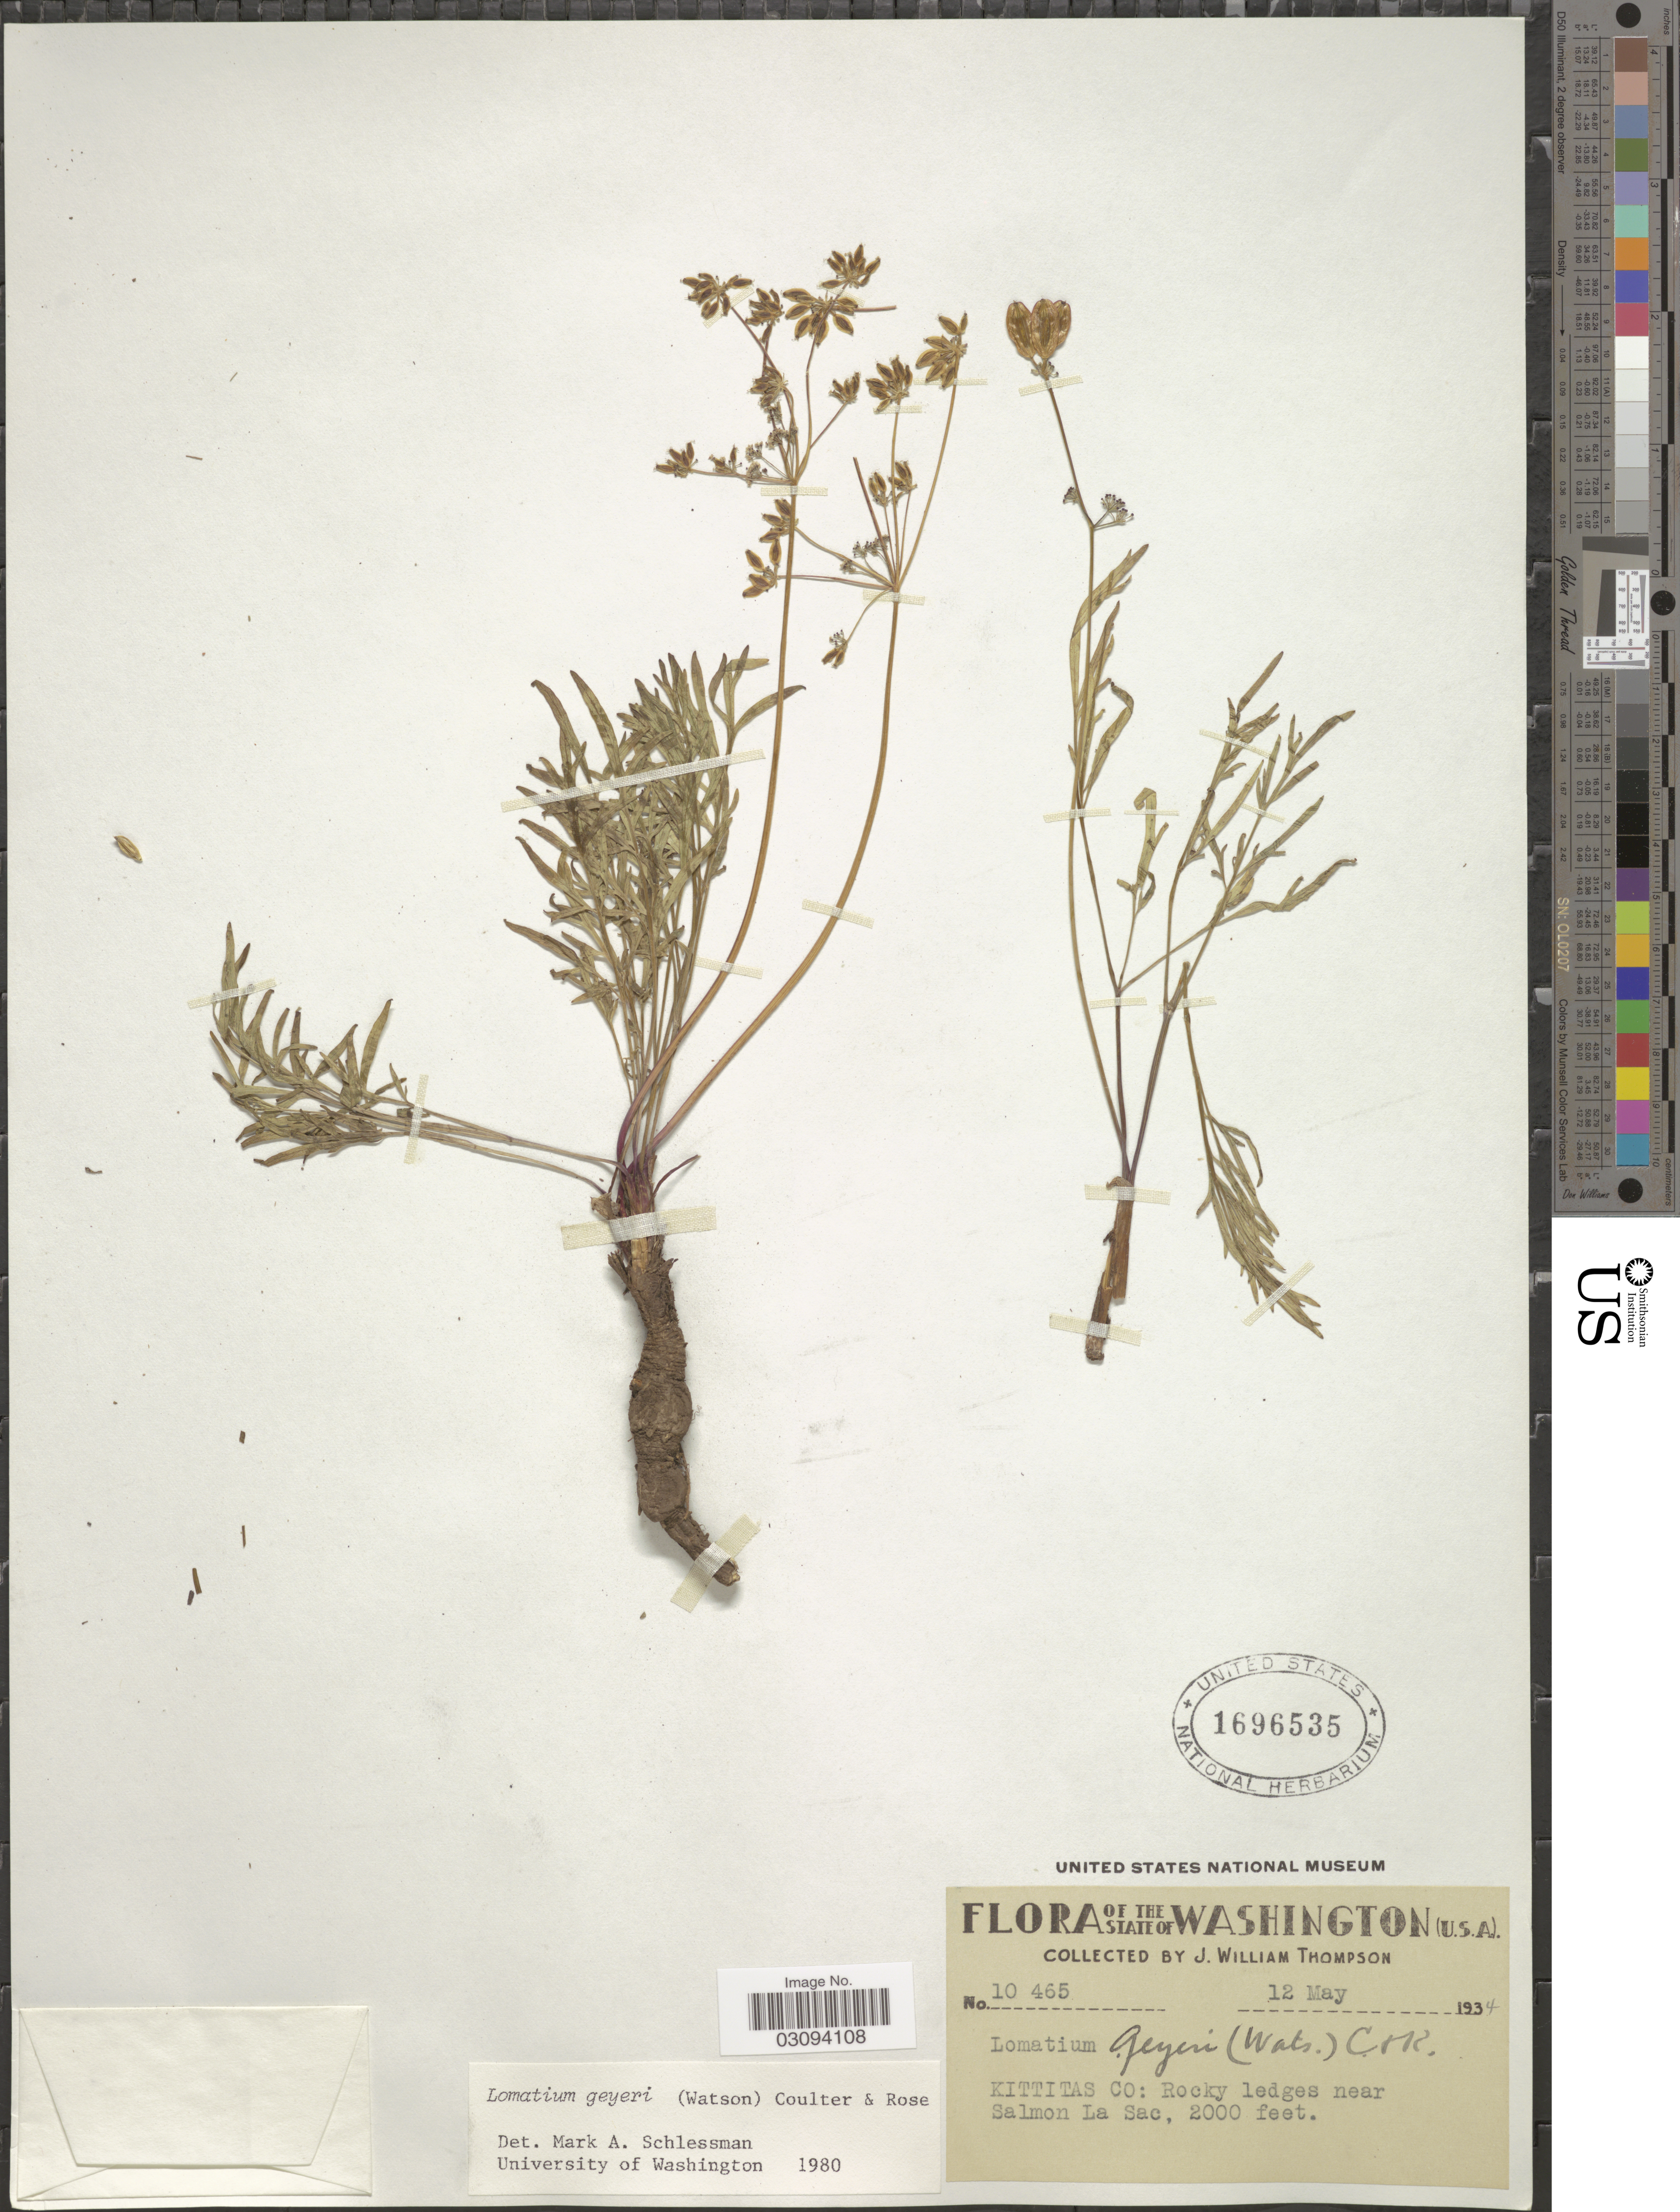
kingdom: Plantae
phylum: Tracheophyta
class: Magnoliopsida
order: Apiales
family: Apiaceae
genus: Lomatium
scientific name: Lomatium geyeri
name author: (S. Watson) J.M. Coult. & Rose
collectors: J. W. Thompson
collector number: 10465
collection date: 1934-05-12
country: United States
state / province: Washington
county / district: Kittitas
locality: Kittitas Co: near Salmon La Sac.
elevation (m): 610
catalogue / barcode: US 1696535